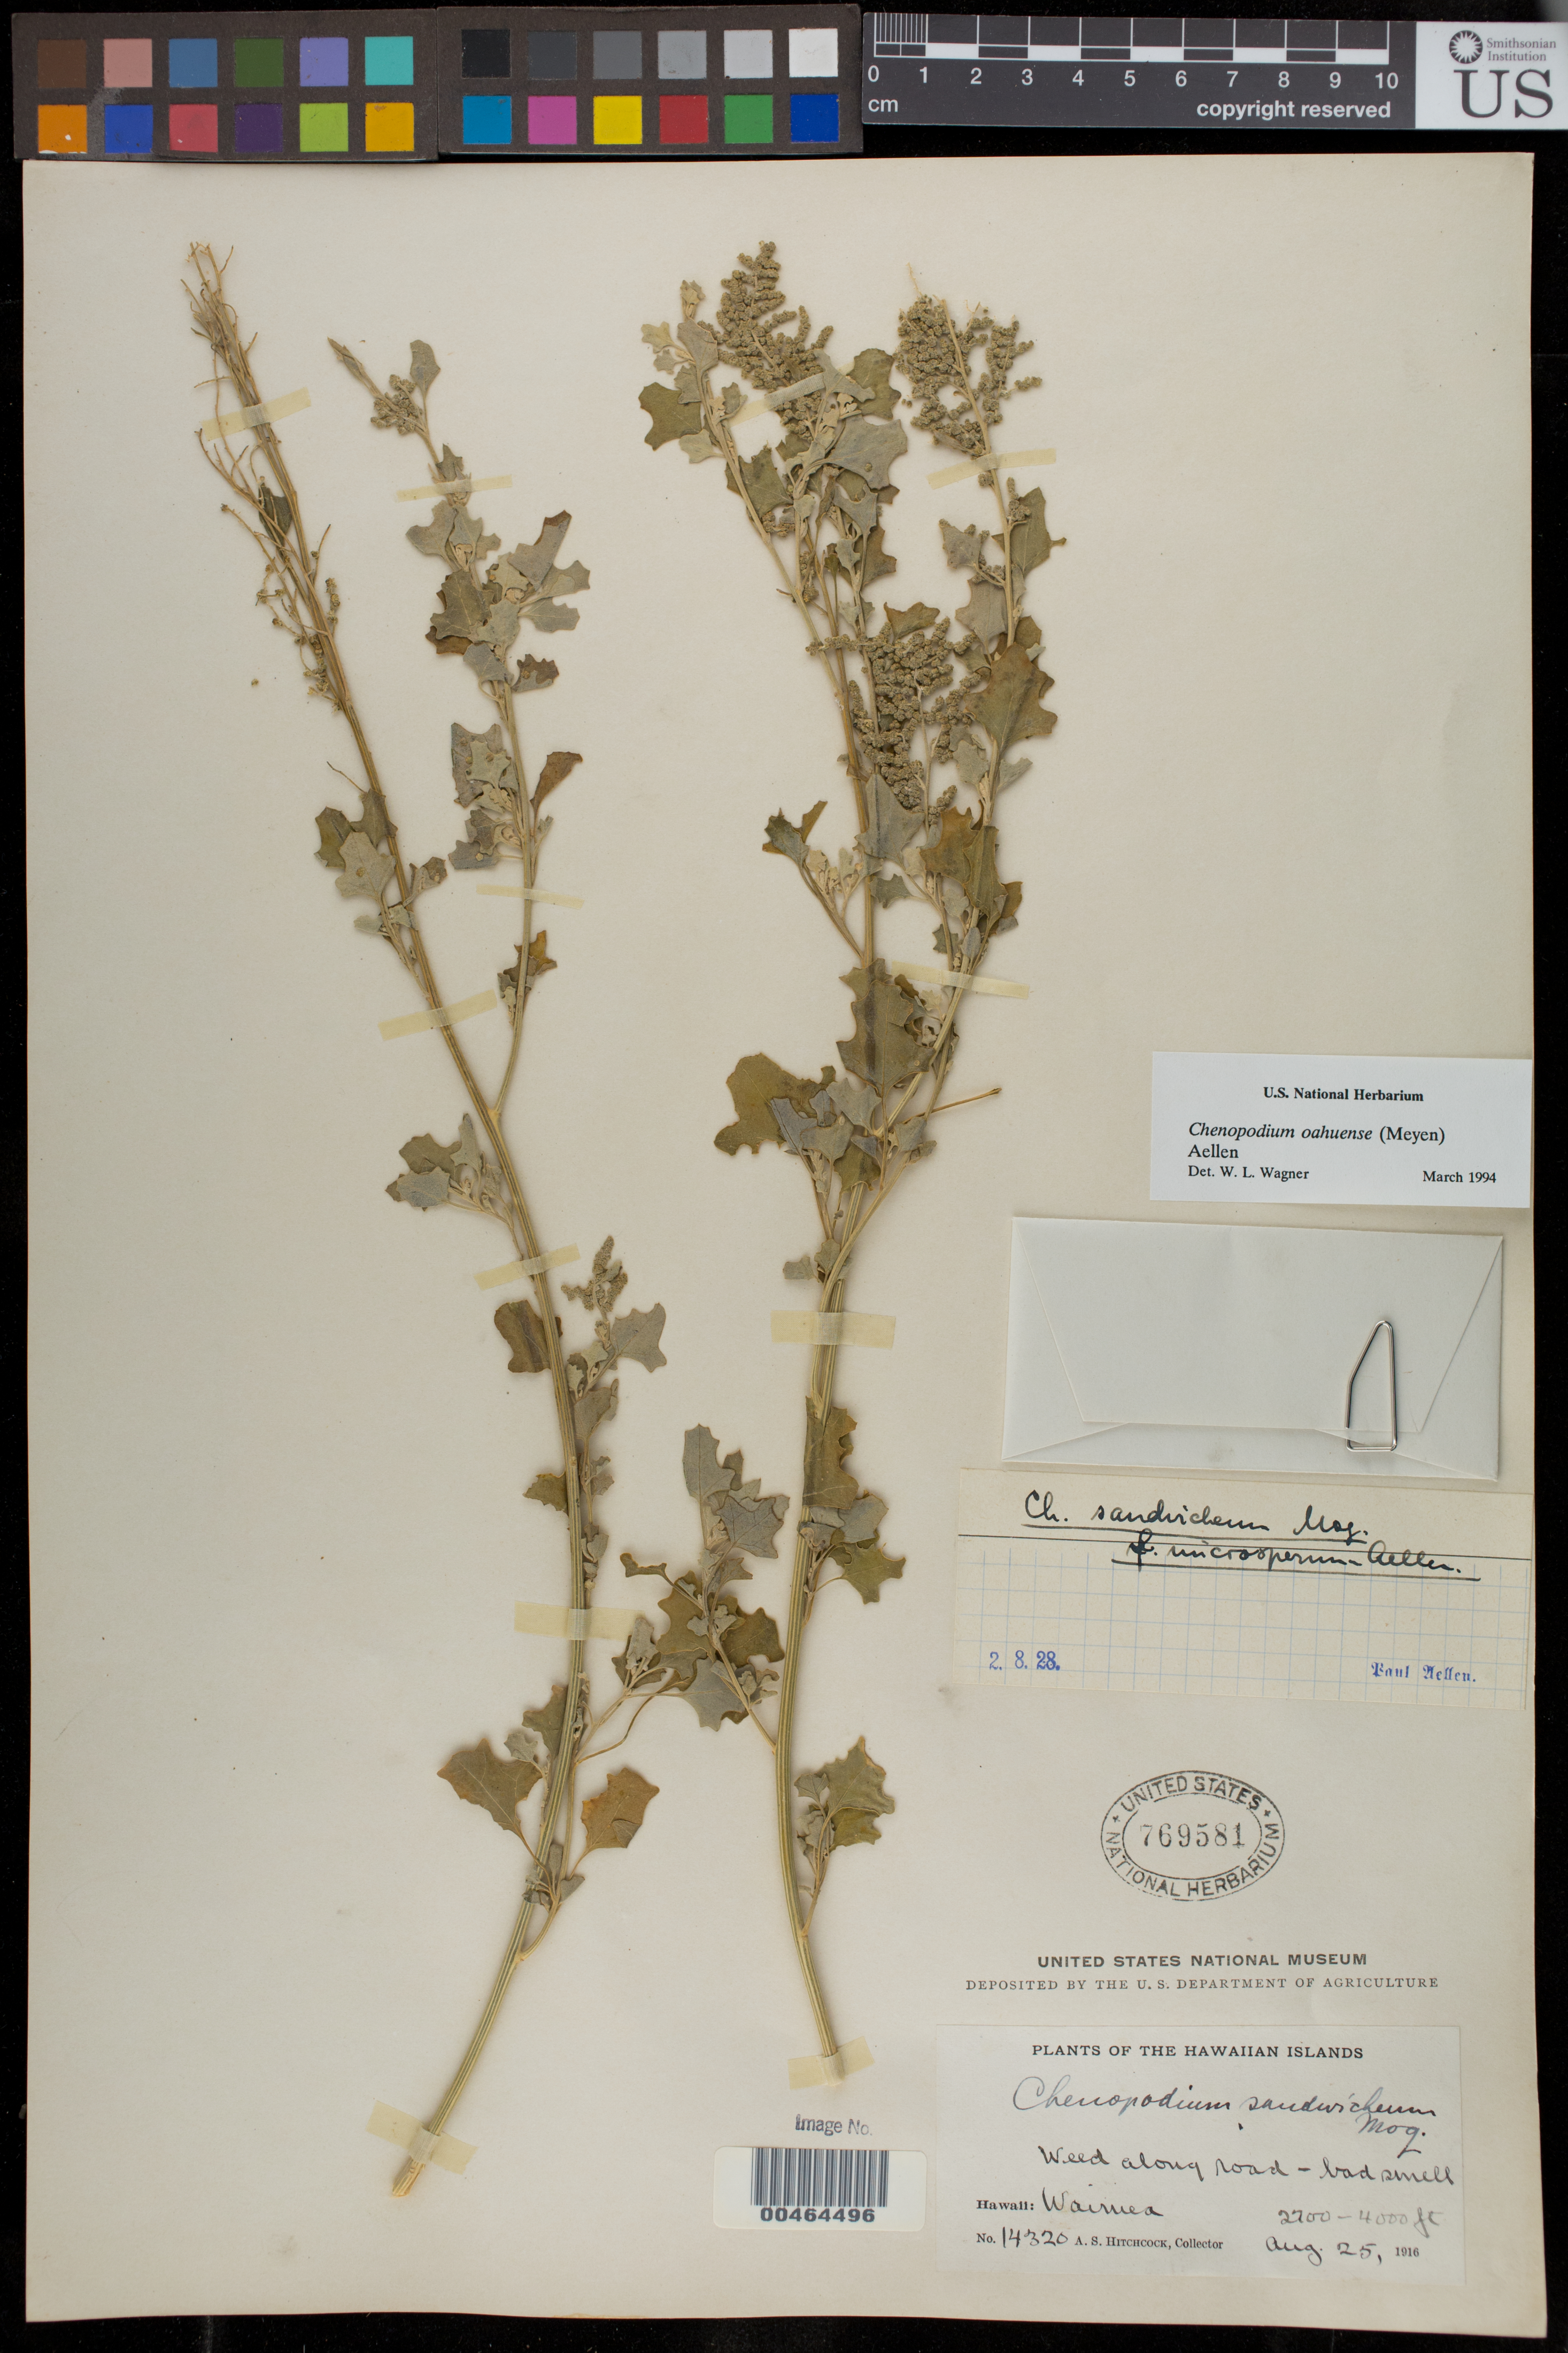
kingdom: Plantae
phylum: Tracheophyta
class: Magnoliopsida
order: Caryophyllales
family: Amaranthaceae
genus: Chenopodium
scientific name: Chenopodium oahuense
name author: (Meyen) Aellen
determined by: Wagner, W. L., (BOT), Smithsonian Institution - National Museum of Natural History (UNITED STATES)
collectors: A. S. Hitchcock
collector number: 14320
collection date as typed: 25 Aug 1916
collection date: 1916-08-25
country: United States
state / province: Hawaii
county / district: Hawaii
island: Hawaii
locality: Waimea, along road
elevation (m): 823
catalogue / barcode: US 769581